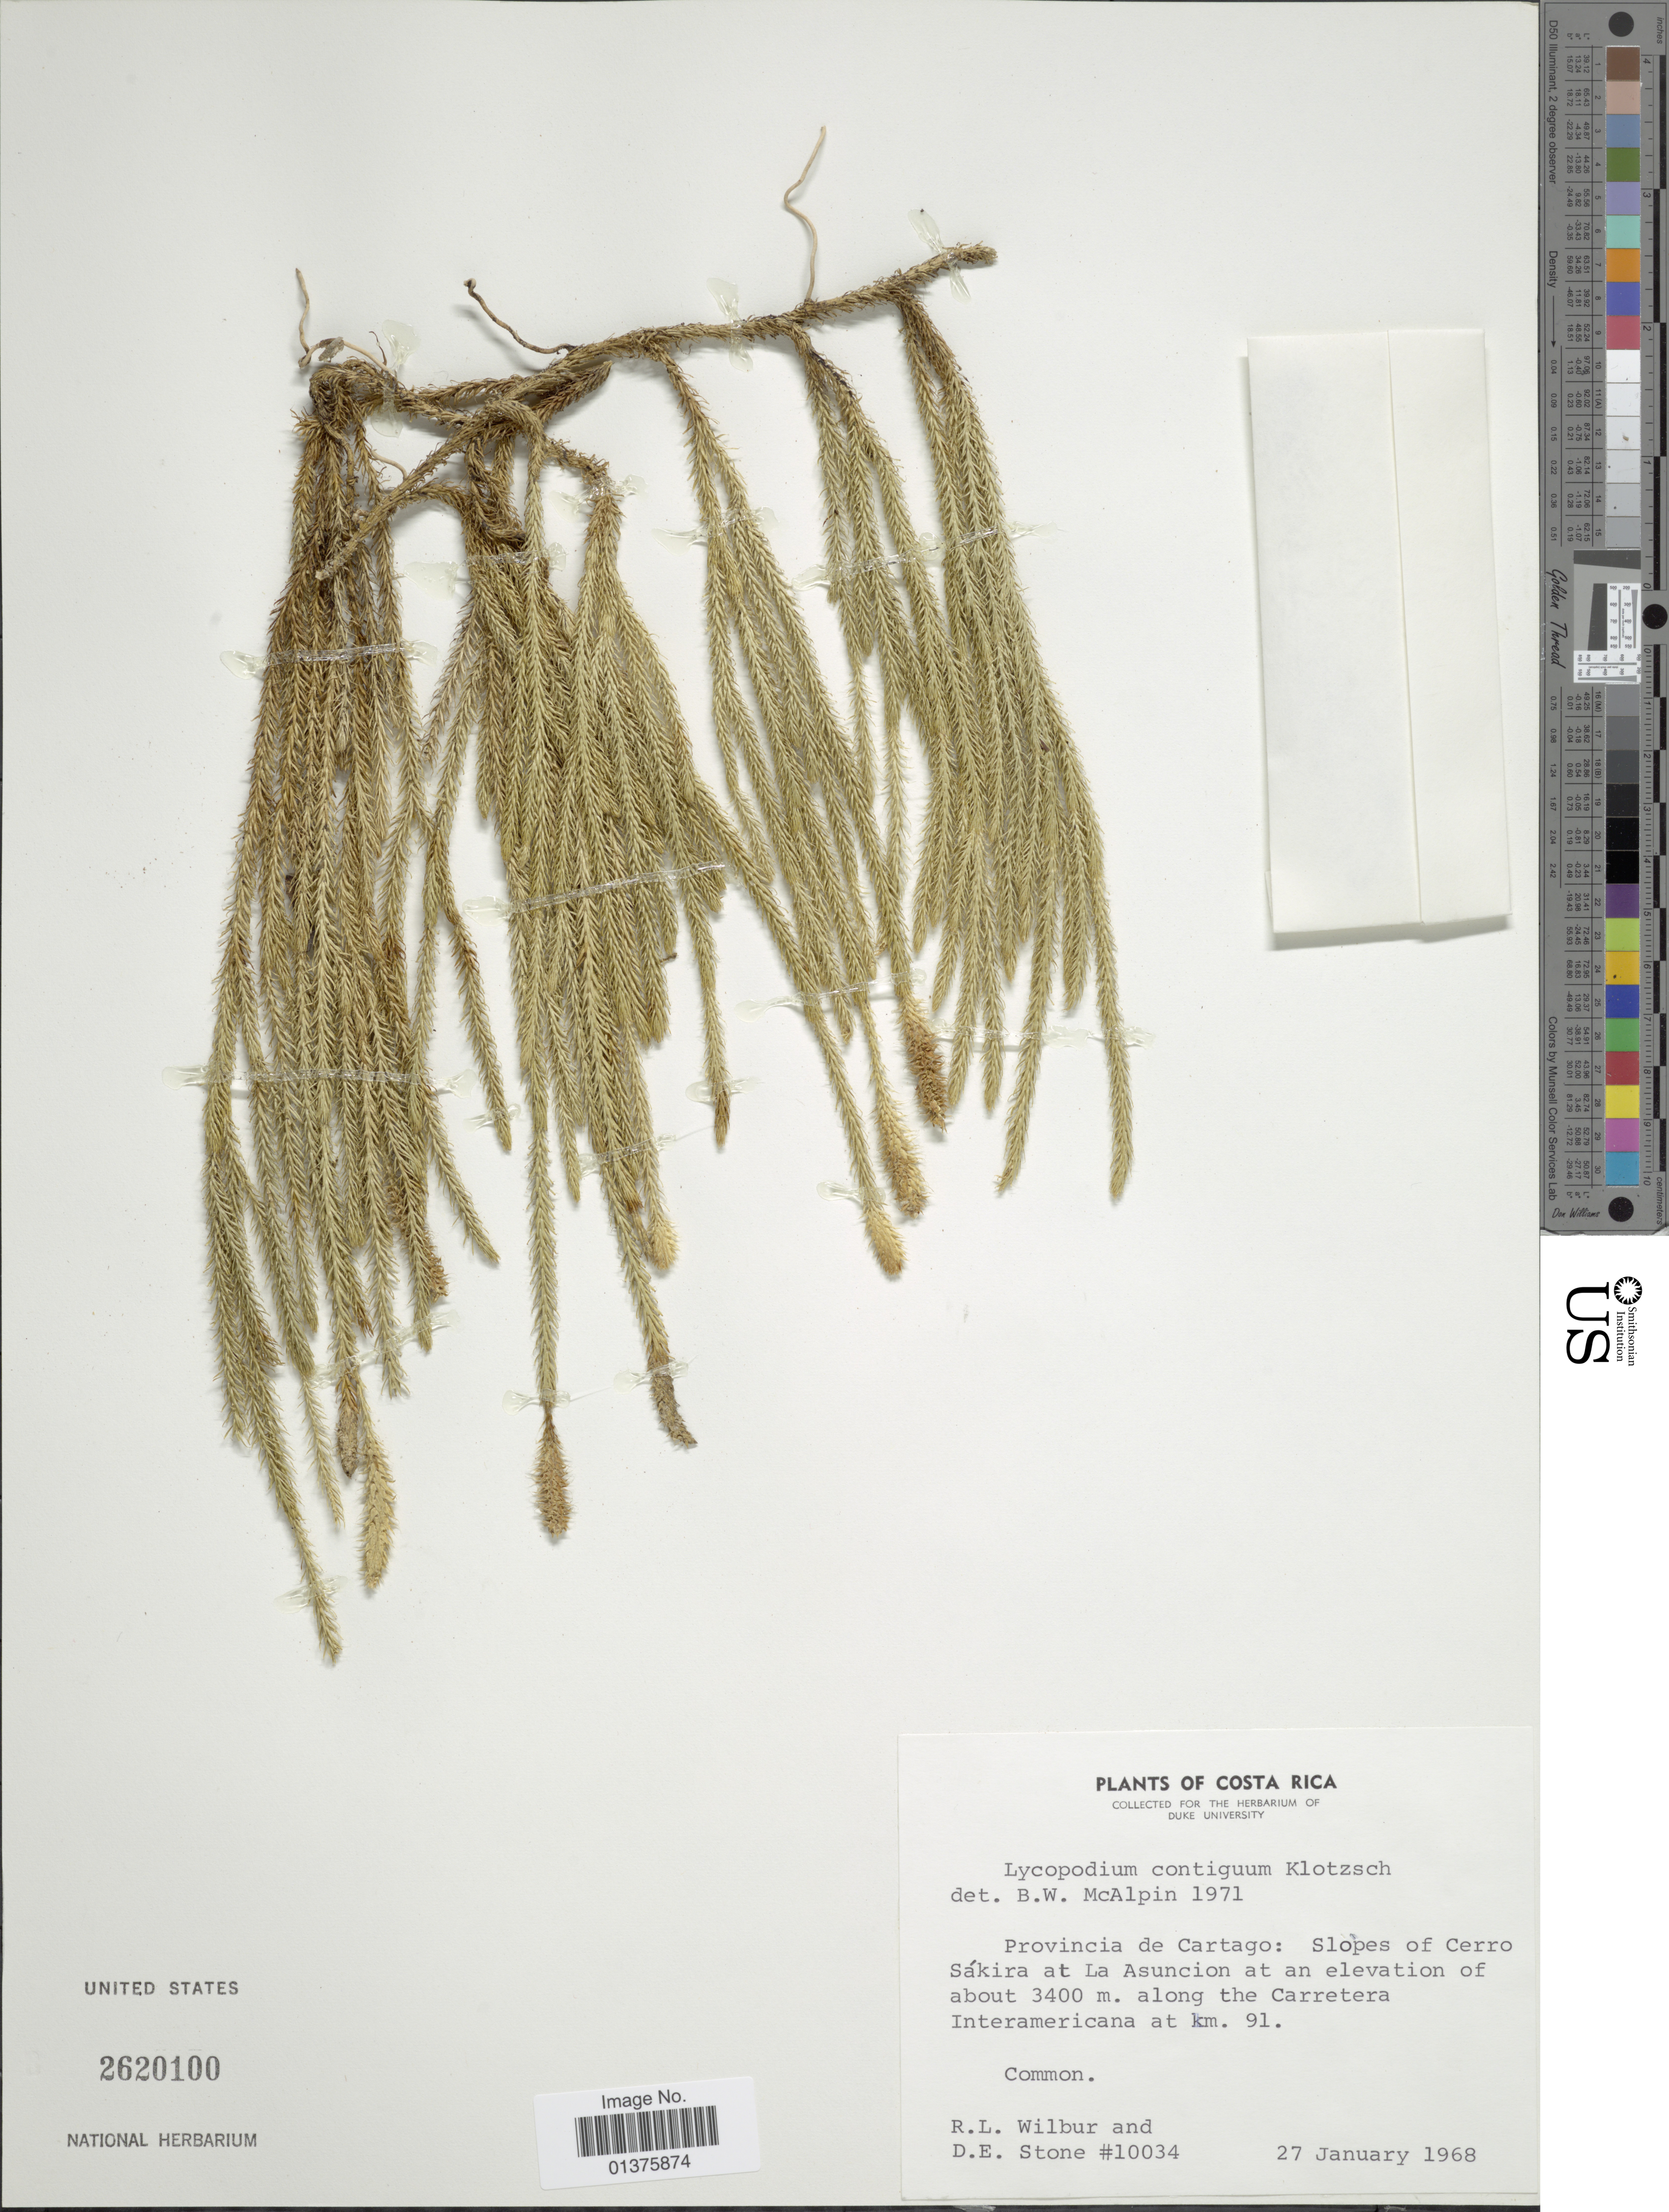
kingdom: Plantae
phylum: Tracheophyta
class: Lycopodiopsida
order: Lycopodiales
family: Lycopodiaceae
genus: Lycopodium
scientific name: Lycopodium clavatum subsp. contiguum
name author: (Klotzsch) B. Øllg.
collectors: R. L. Wilbur & D. E. Stone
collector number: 10034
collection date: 1968-01-27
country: Costa Rica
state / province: Cartago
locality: Slopes of Cerro Sákira at La Asuncion, along the Carratera Interamericana at km 91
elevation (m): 3400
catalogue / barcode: US 2620100